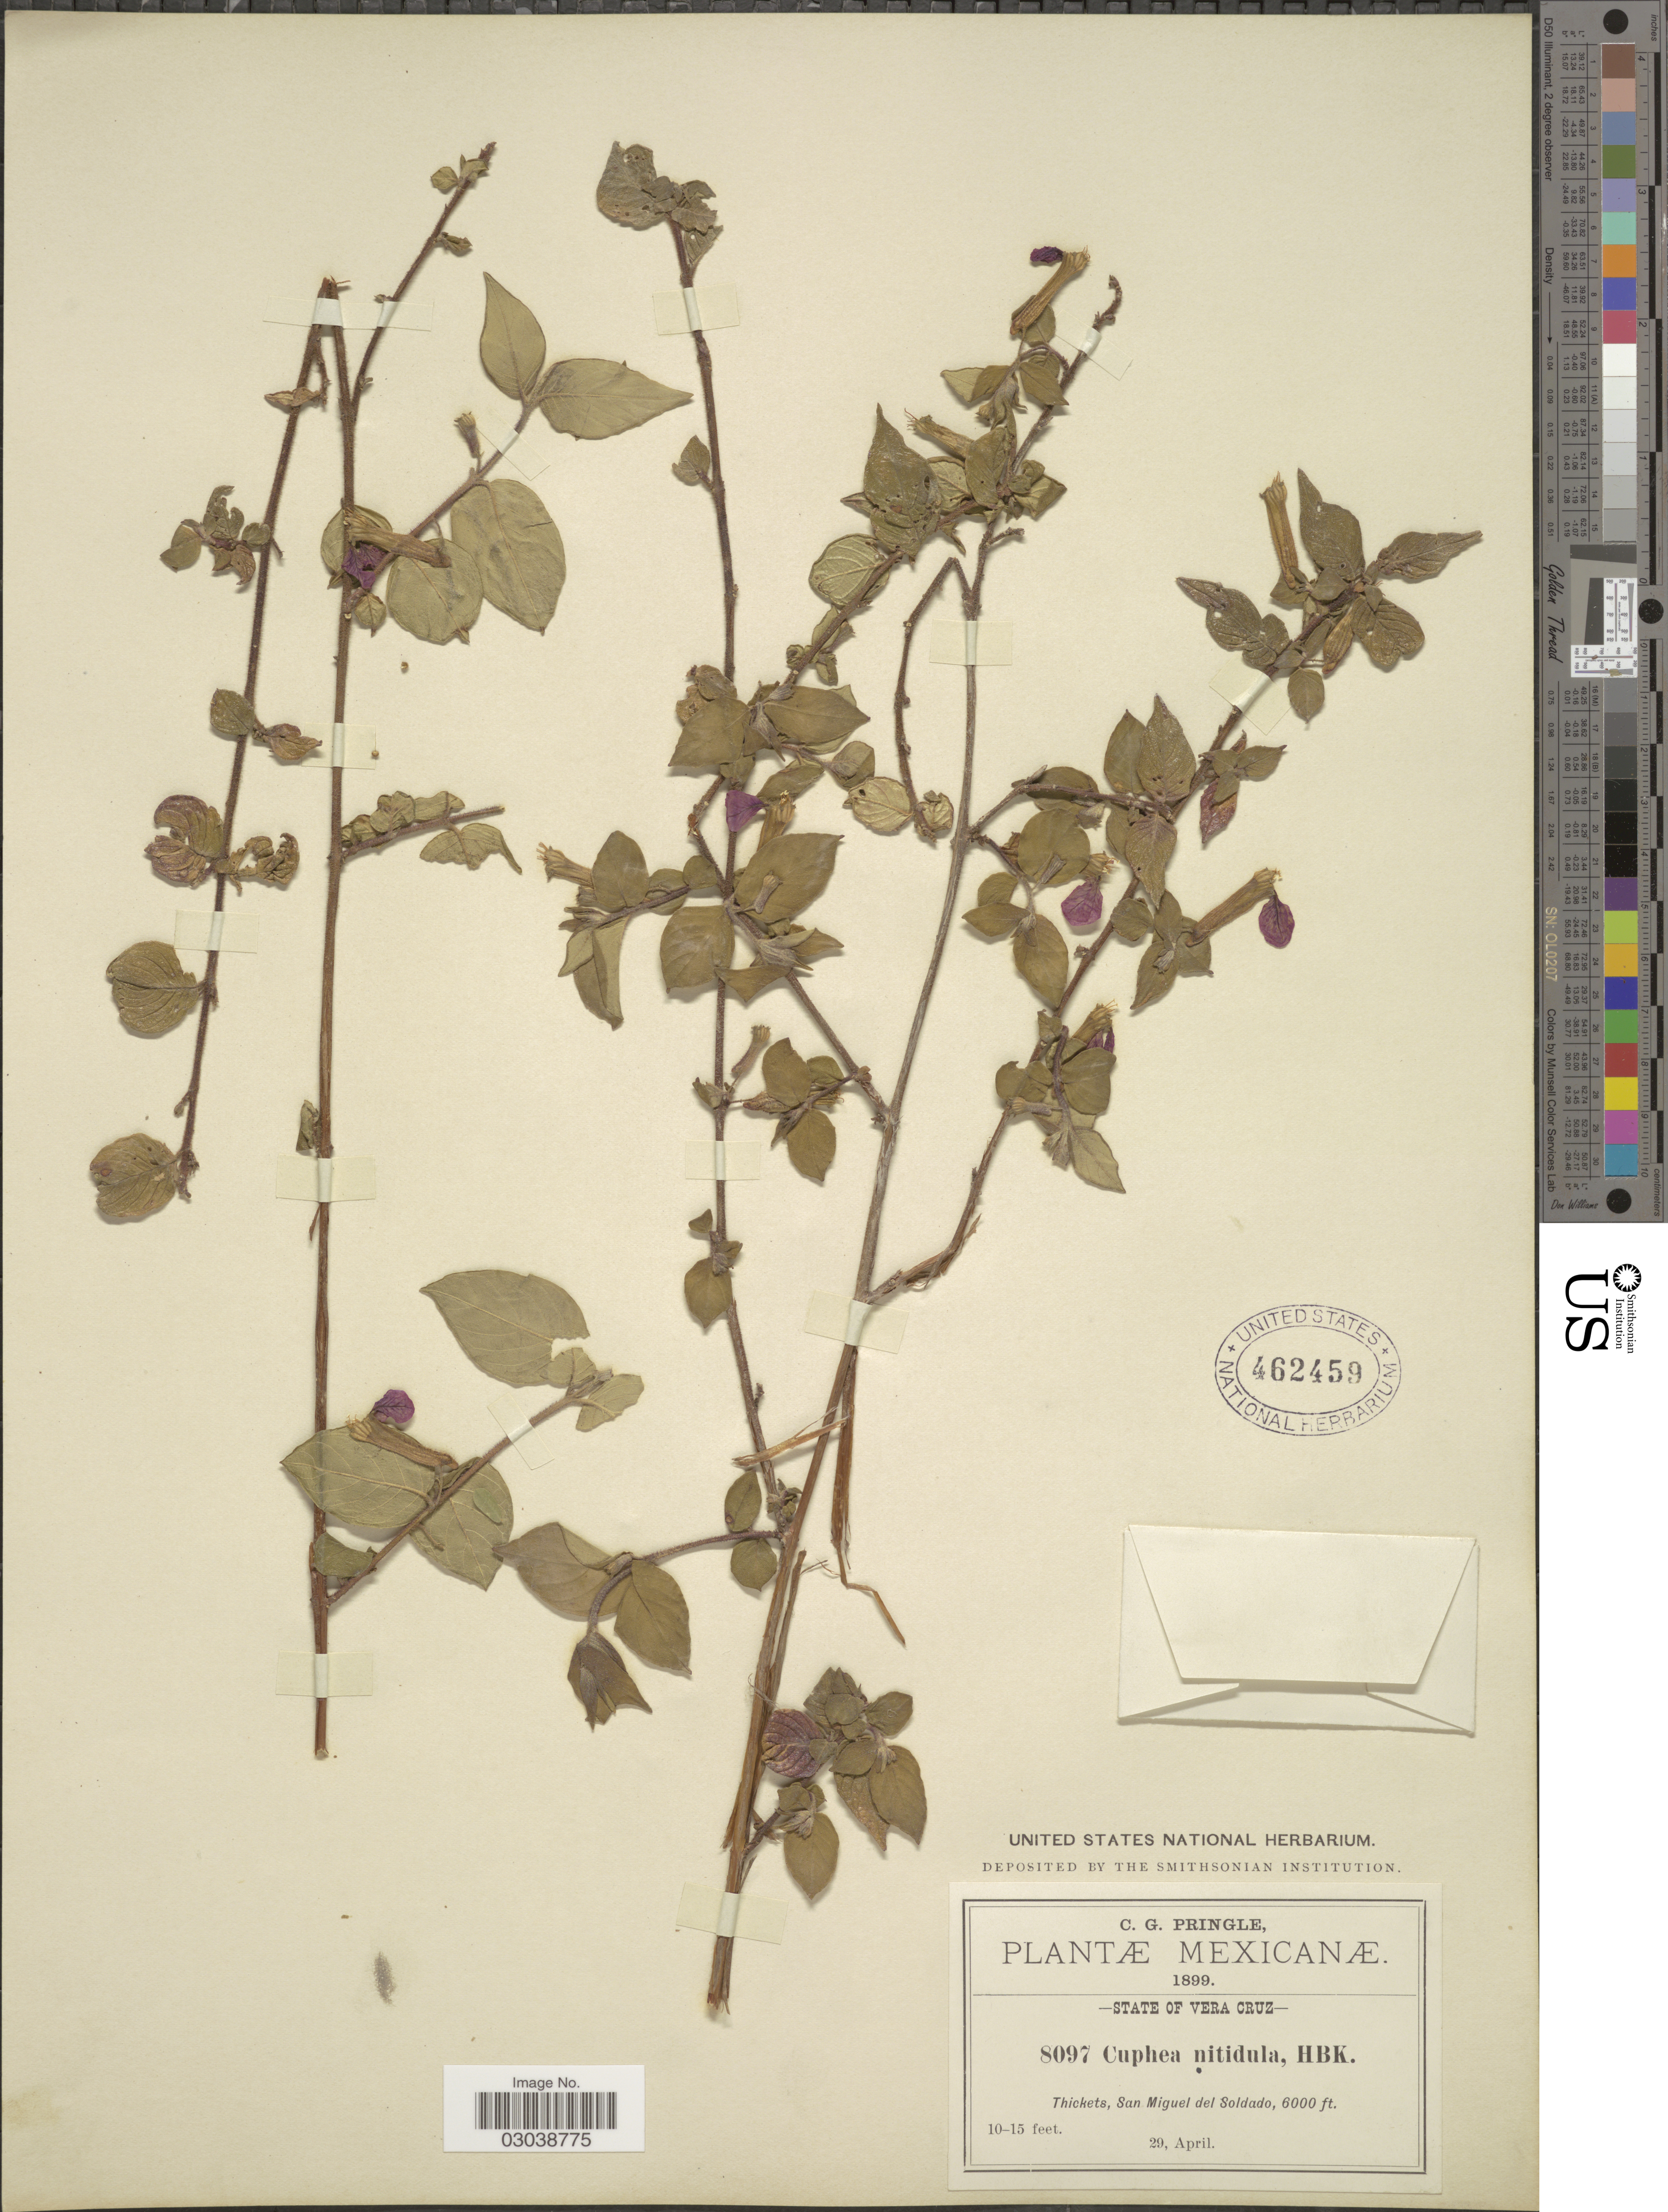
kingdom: Plantae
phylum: Tracheophyta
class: Magnoliopsida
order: Myrtales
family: Lythraceae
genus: Cuphea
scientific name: Cuphea nitidula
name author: Kunth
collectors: C. G. Pringle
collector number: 8097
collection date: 1899-04-29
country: Mexico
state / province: Veracruz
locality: State of Vera Cruz. Thickets, San Miguel del Soldado.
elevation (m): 1829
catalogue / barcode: US 462459